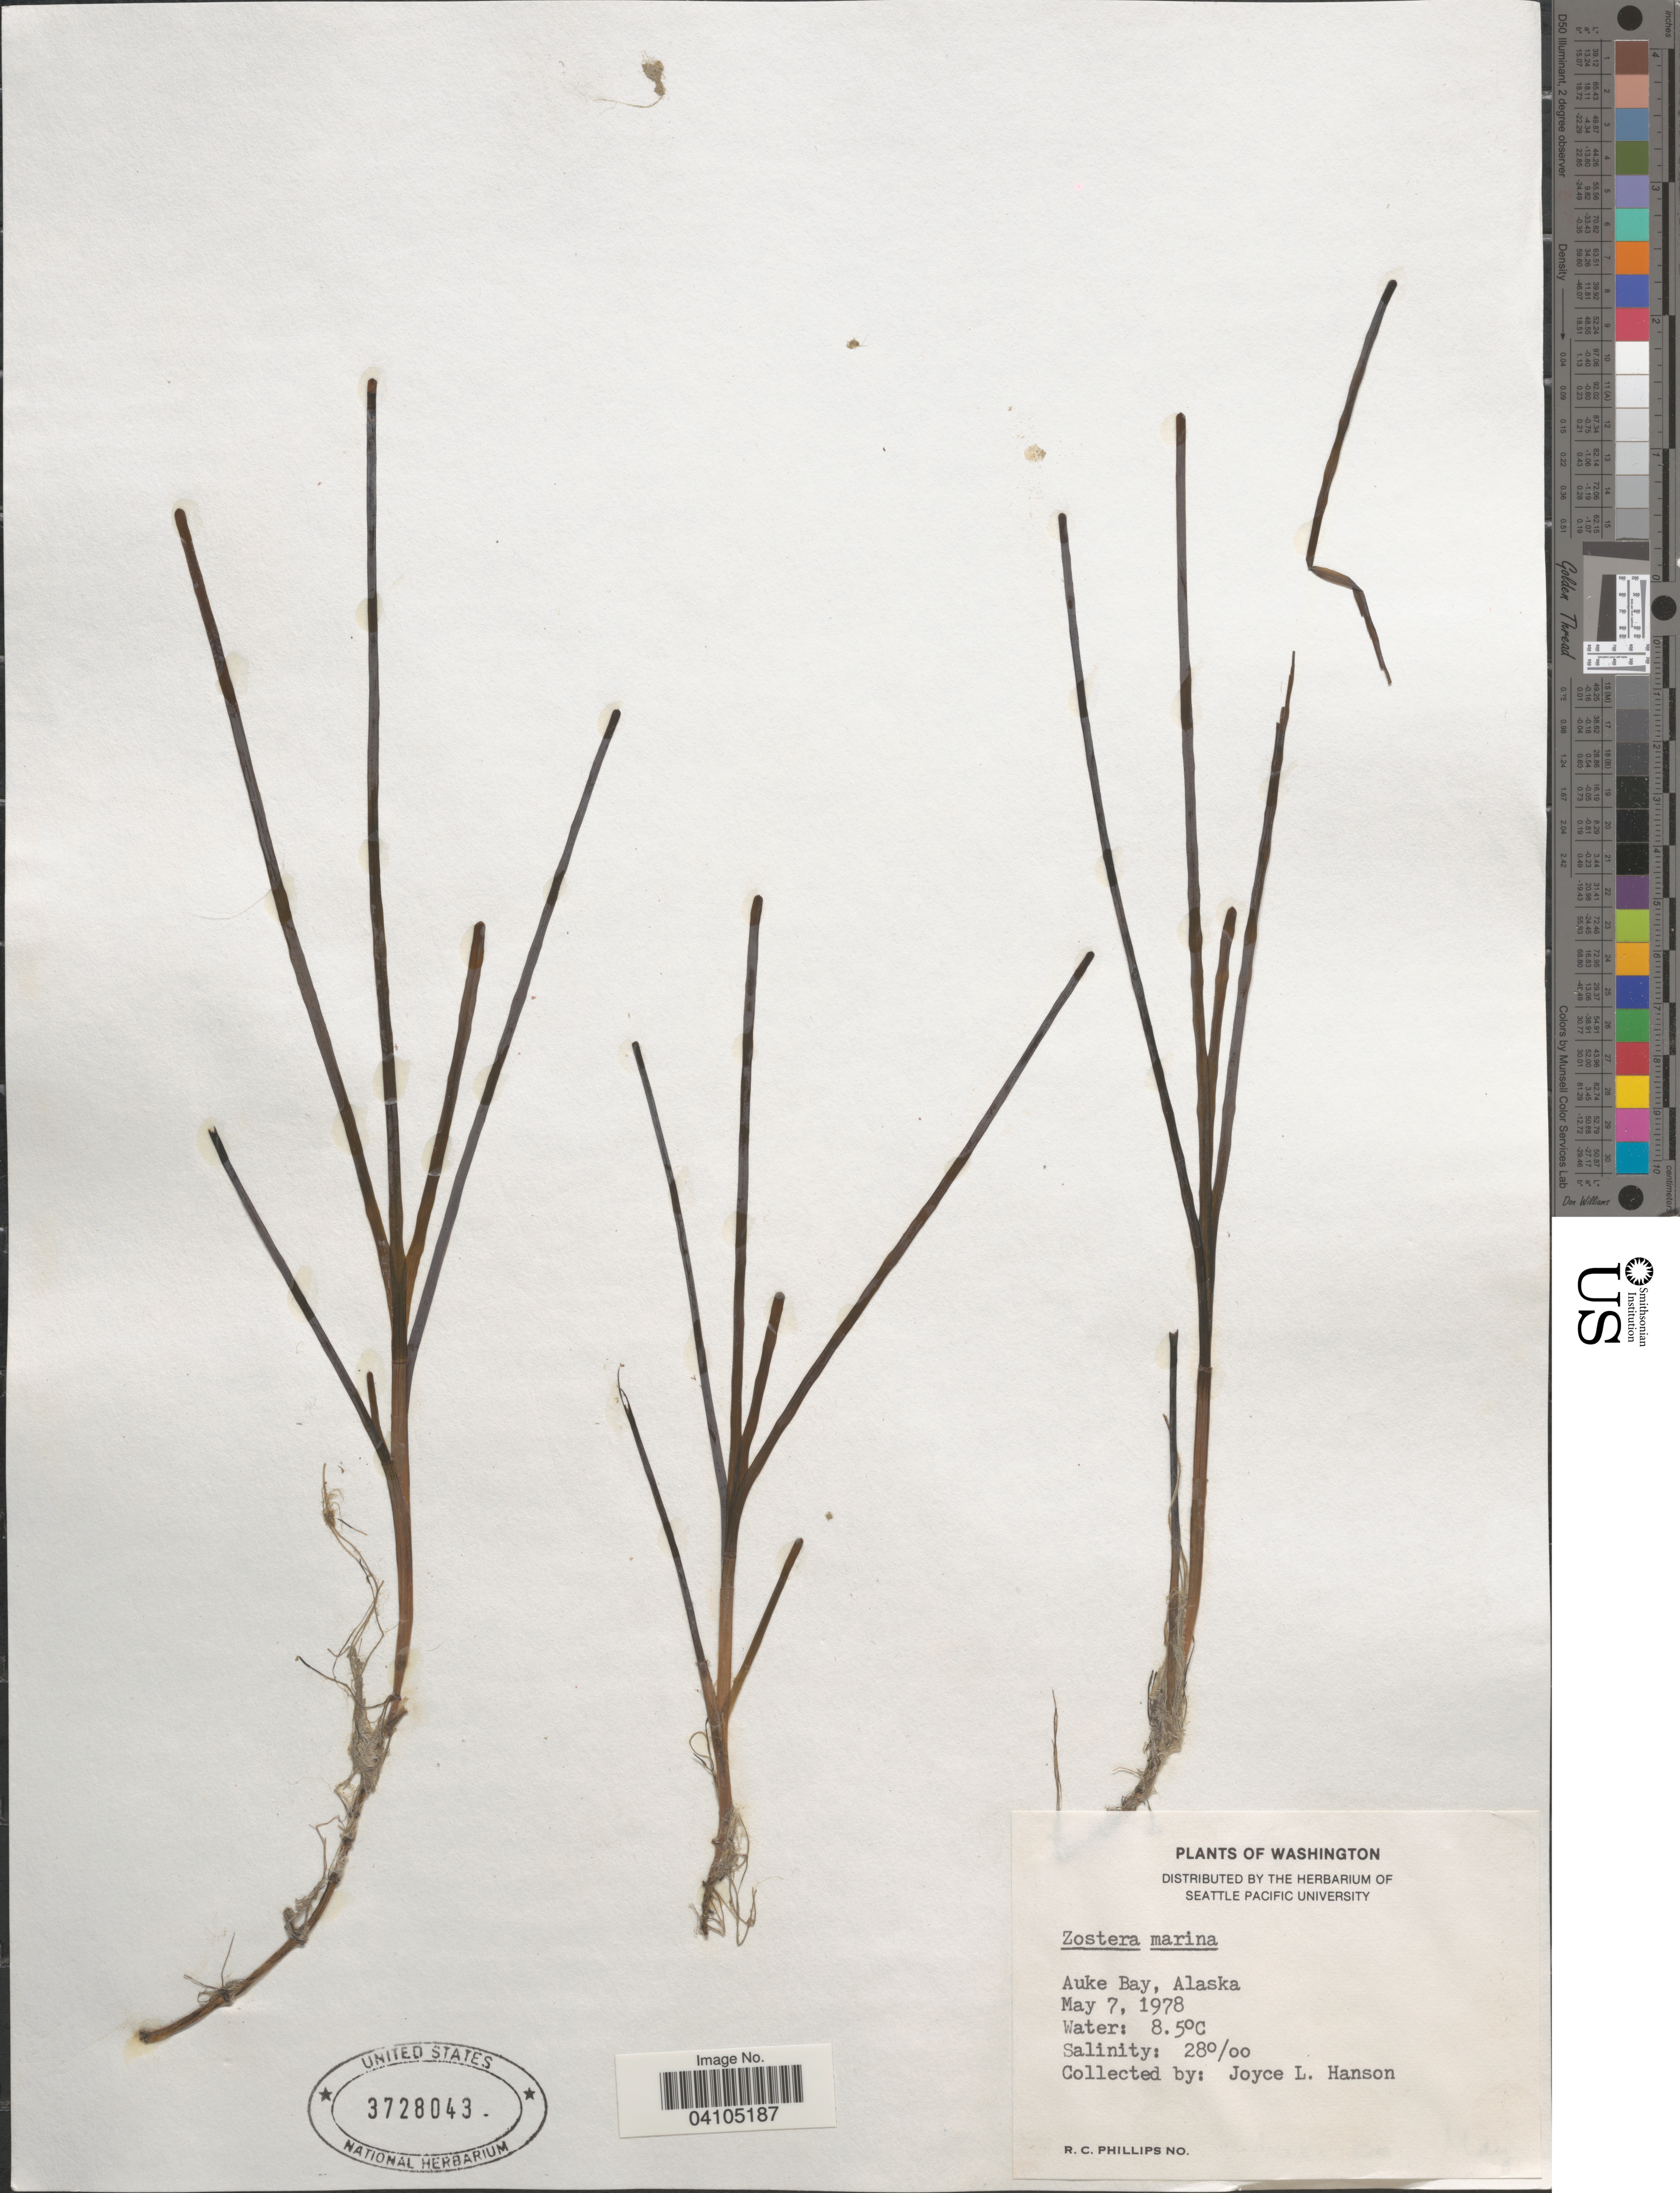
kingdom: Plantae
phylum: Tracheophyta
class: Liliopsida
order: Alismatales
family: Zosteraceae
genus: Zostera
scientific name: Zostera marina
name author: L.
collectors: J. Hanson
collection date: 1978-05-07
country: United States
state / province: Alaska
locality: Auke Bay.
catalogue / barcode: US 3728043